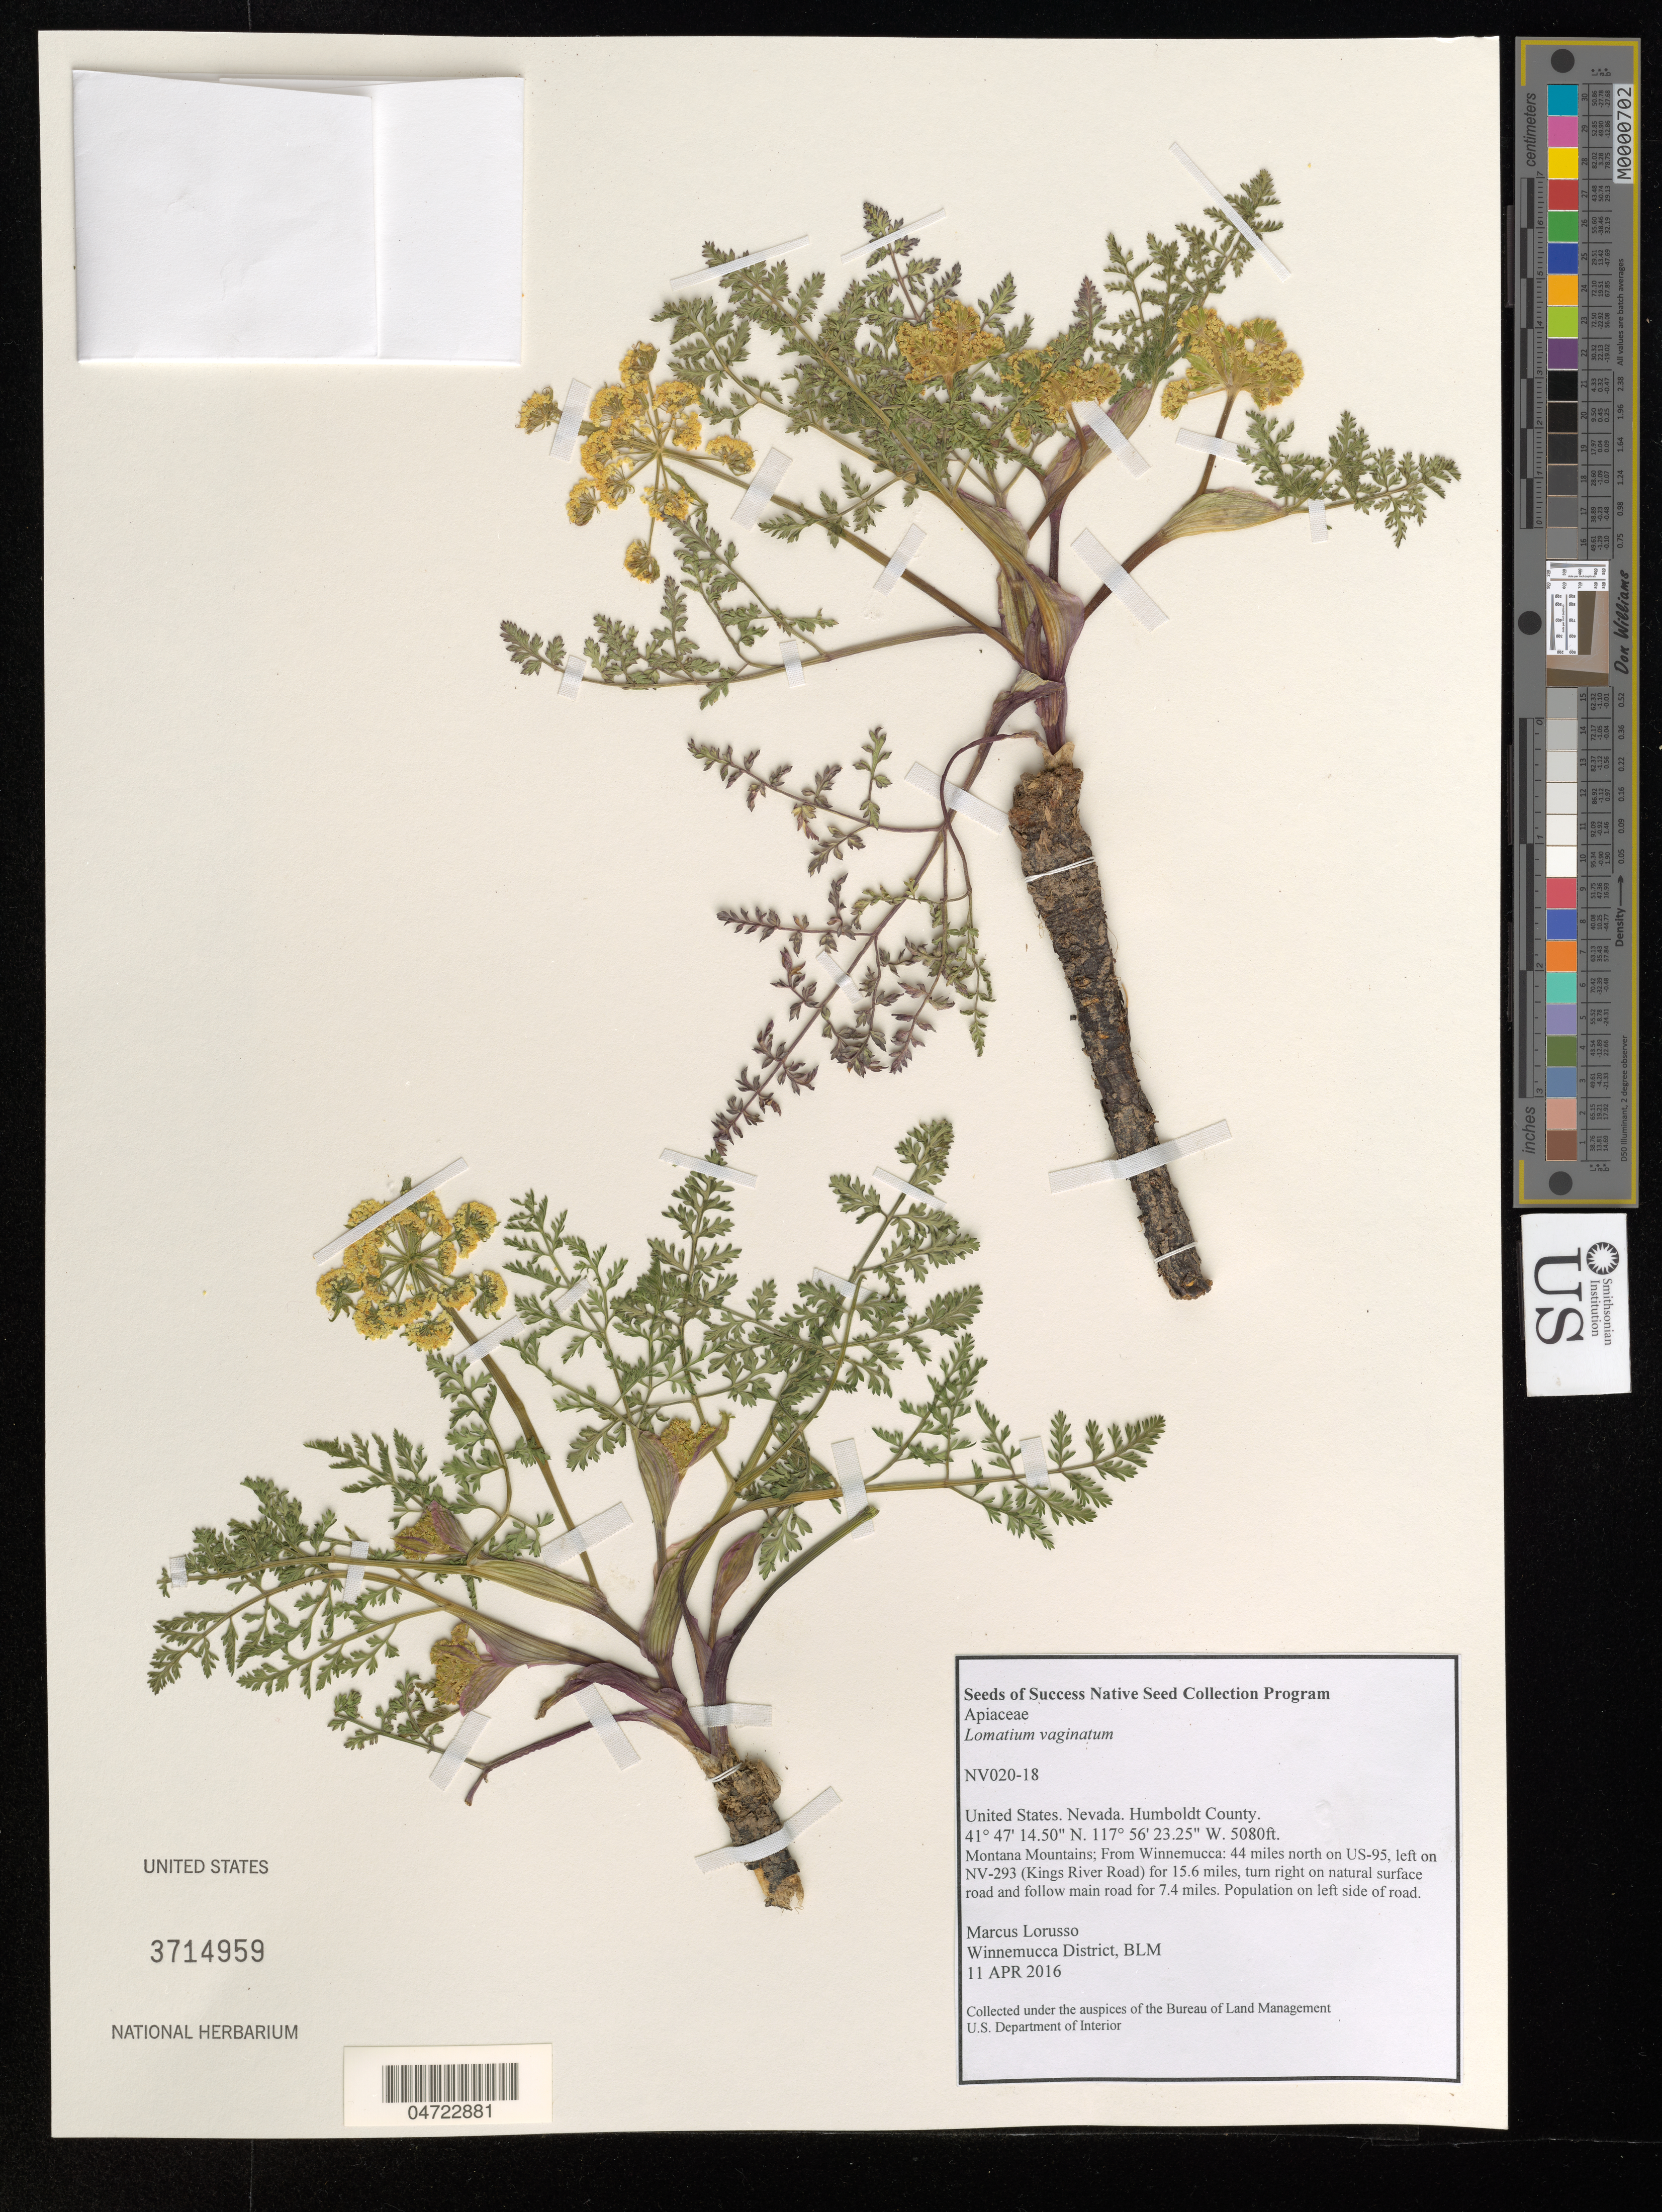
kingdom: Plantae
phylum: Tracheophyta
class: Magnoliopsida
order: Apiales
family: Apiaceae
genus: Lomatium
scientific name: Lomatium vaginatum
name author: J.M. Coult. & Rose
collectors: M. Lorusso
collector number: NV020-18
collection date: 2016-04-11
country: United States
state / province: Nevada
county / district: Humboldt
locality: Humboldt County. Montana Mountains; From Winnemucca: 44 miles north on US-95, left on NV-923 (Kings River Road) for 15.6 miles, turn right on natural surface road and follow main road for 7.4 miles. Population on left side of road.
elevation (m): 1548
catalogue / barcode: US 3714959